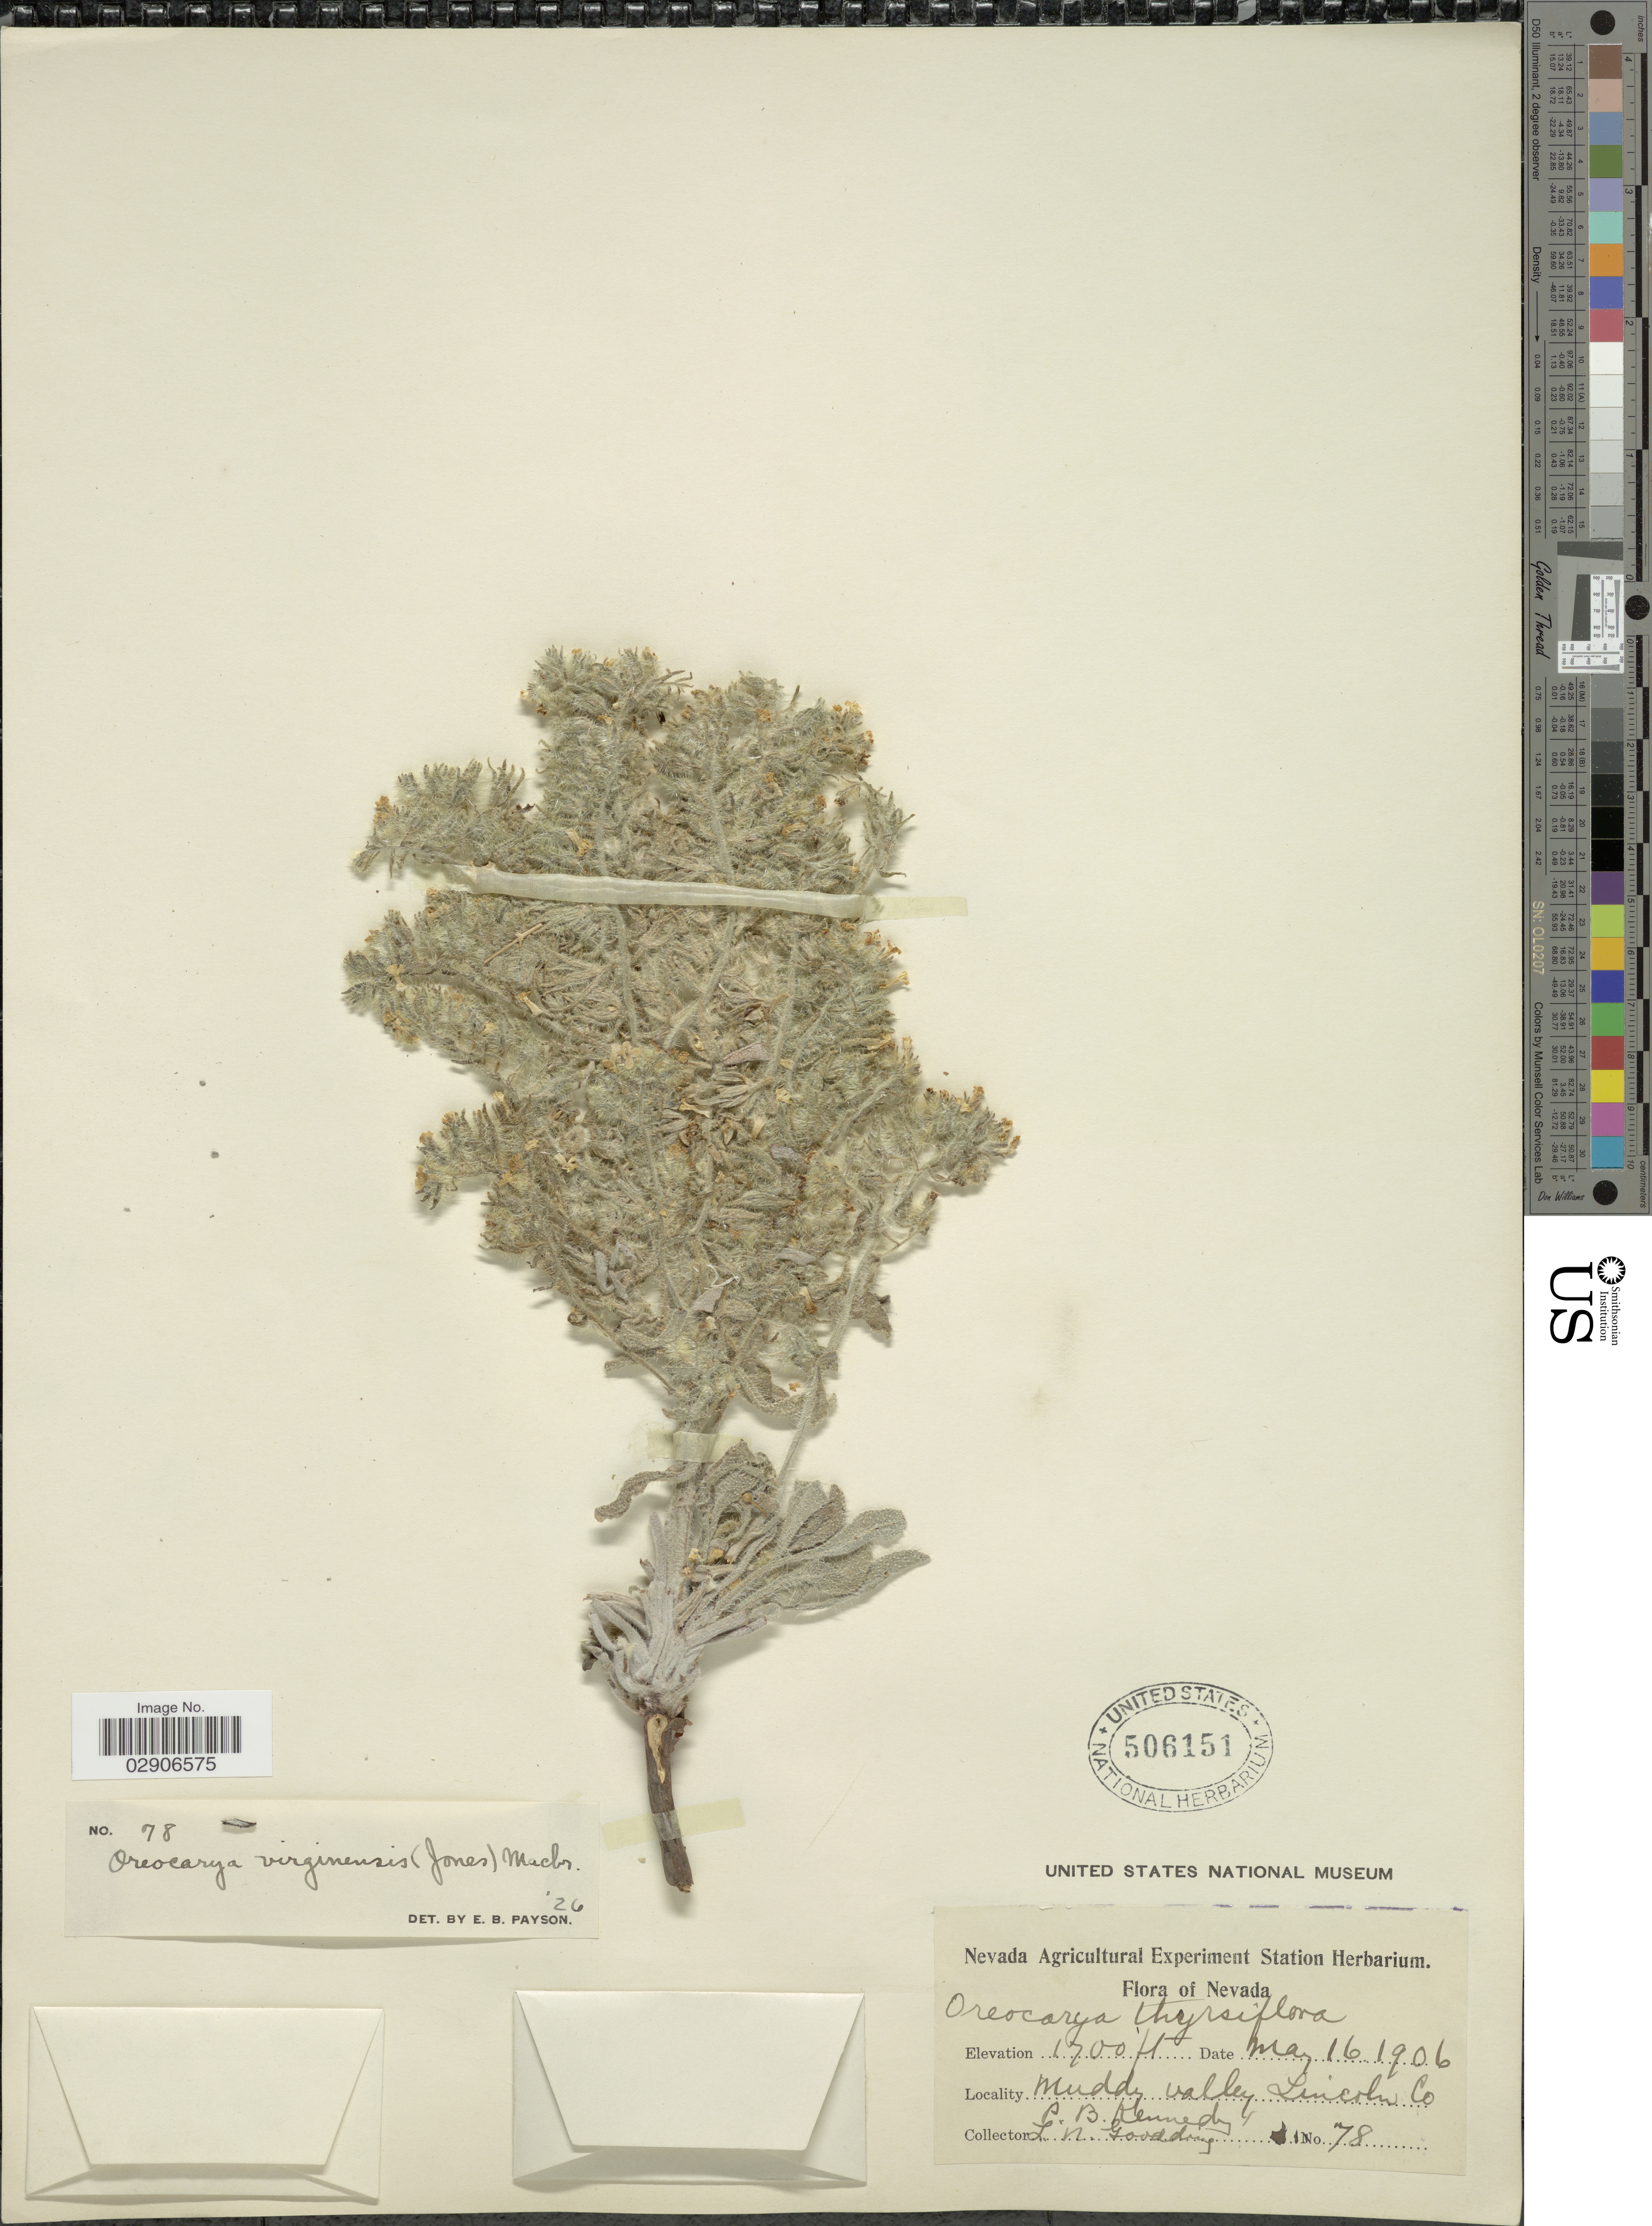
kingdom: Plantae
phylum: Tracheophyta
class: Magnoliopsida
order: Boraginales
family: Boraginaceae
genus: Oreocarya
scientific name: Oreocarya virginensis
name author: (M.E. Jones) J.F. Macbr.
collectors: P. B. Kennedy & L. N. Goodding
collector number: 78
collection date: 1906-05-16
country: United States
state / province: Nevada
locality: Muddy Valley, Lincoln Co.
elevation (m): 518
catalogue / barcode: US 506151